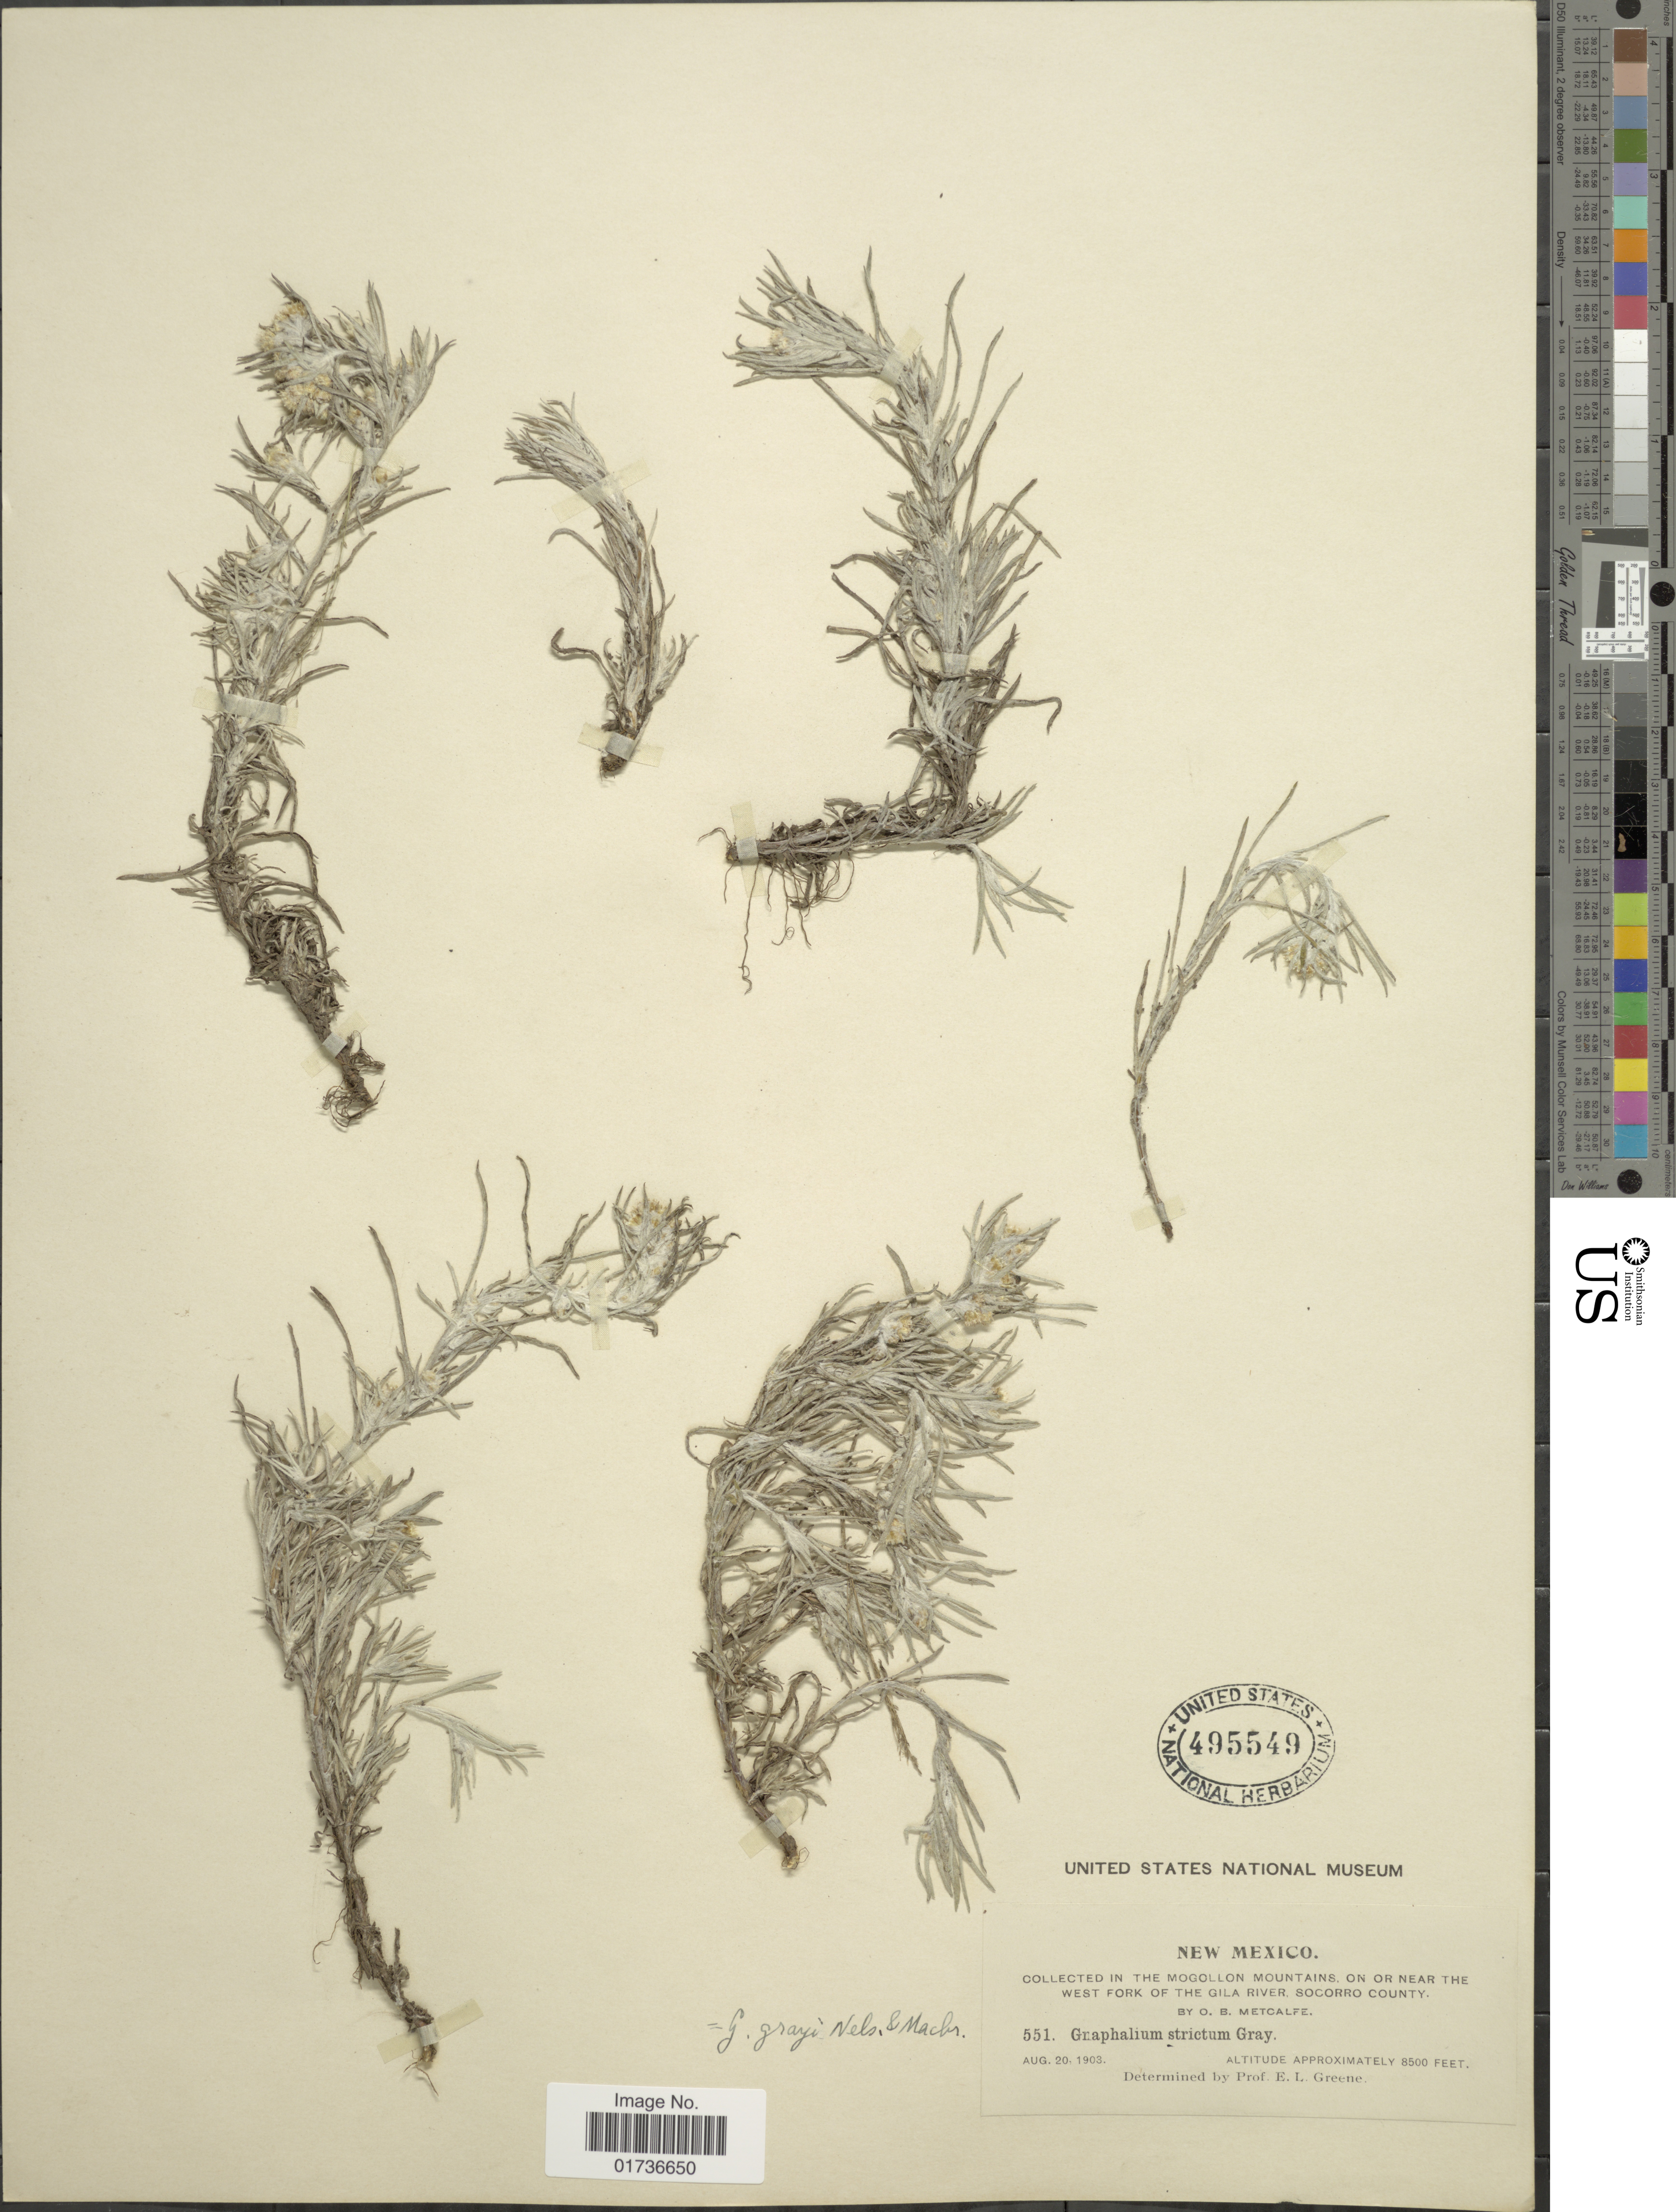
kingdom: Plantae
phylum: Tracheophyta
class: Magnoliopsida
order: Asterales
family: Asteraceae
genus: Gnaphalium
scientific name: Gnaphalium grayi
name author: A. Nelson & J.F. Macbr.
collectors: O. B. Metcalfe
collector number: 551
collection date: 1903-08-20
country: United States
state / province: New Mexico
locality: In the Mogollon Mountains, on or near the West Fork of The Gila River, Socorro County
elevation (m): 2591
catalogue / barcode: US 495549